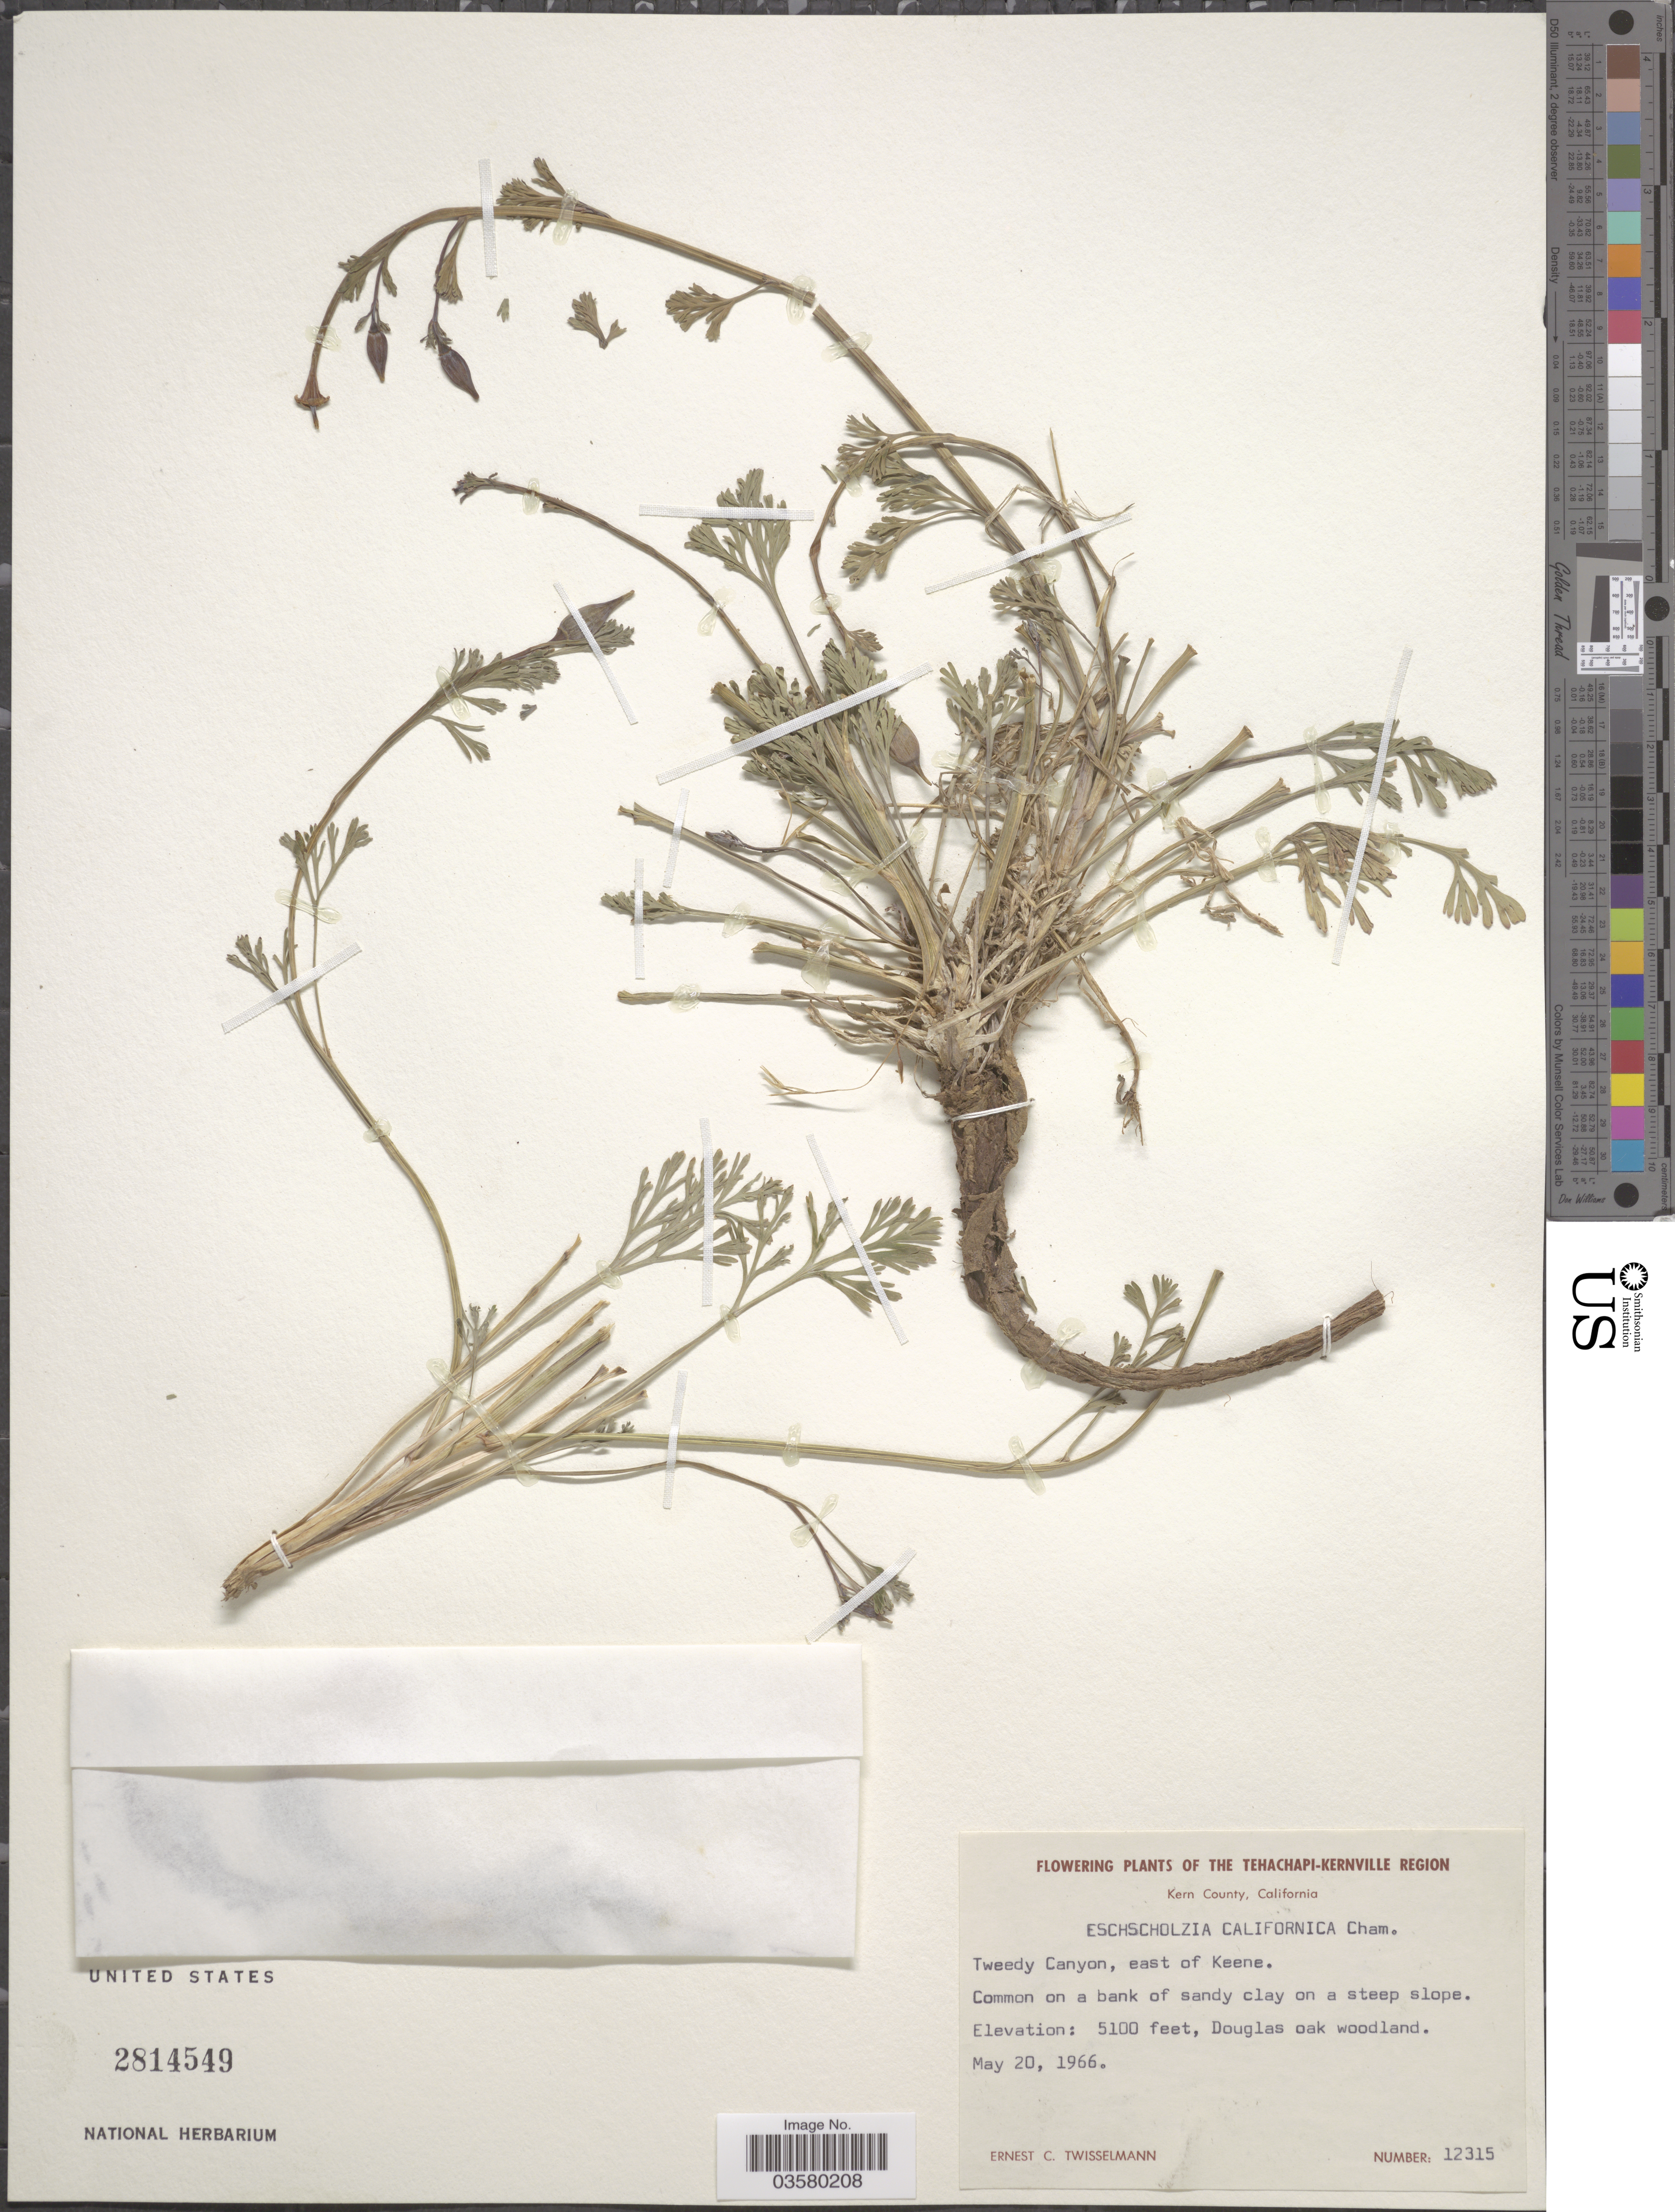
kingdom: Plantae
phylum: Tracheophyta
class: Magnoliopsida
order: Ranunculales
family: Papaveraceae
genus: Eschscholzia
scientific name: Eschscholzia californica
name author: Cham.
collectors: E. Twisselmann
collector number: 12315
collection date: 1966-05-20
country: United States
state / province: California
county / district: Kern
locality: The Tehachapi-Kernville Region. Kern County. Tweedy Canyon, east of Keene.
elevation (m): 1554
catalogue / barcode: US 2814549